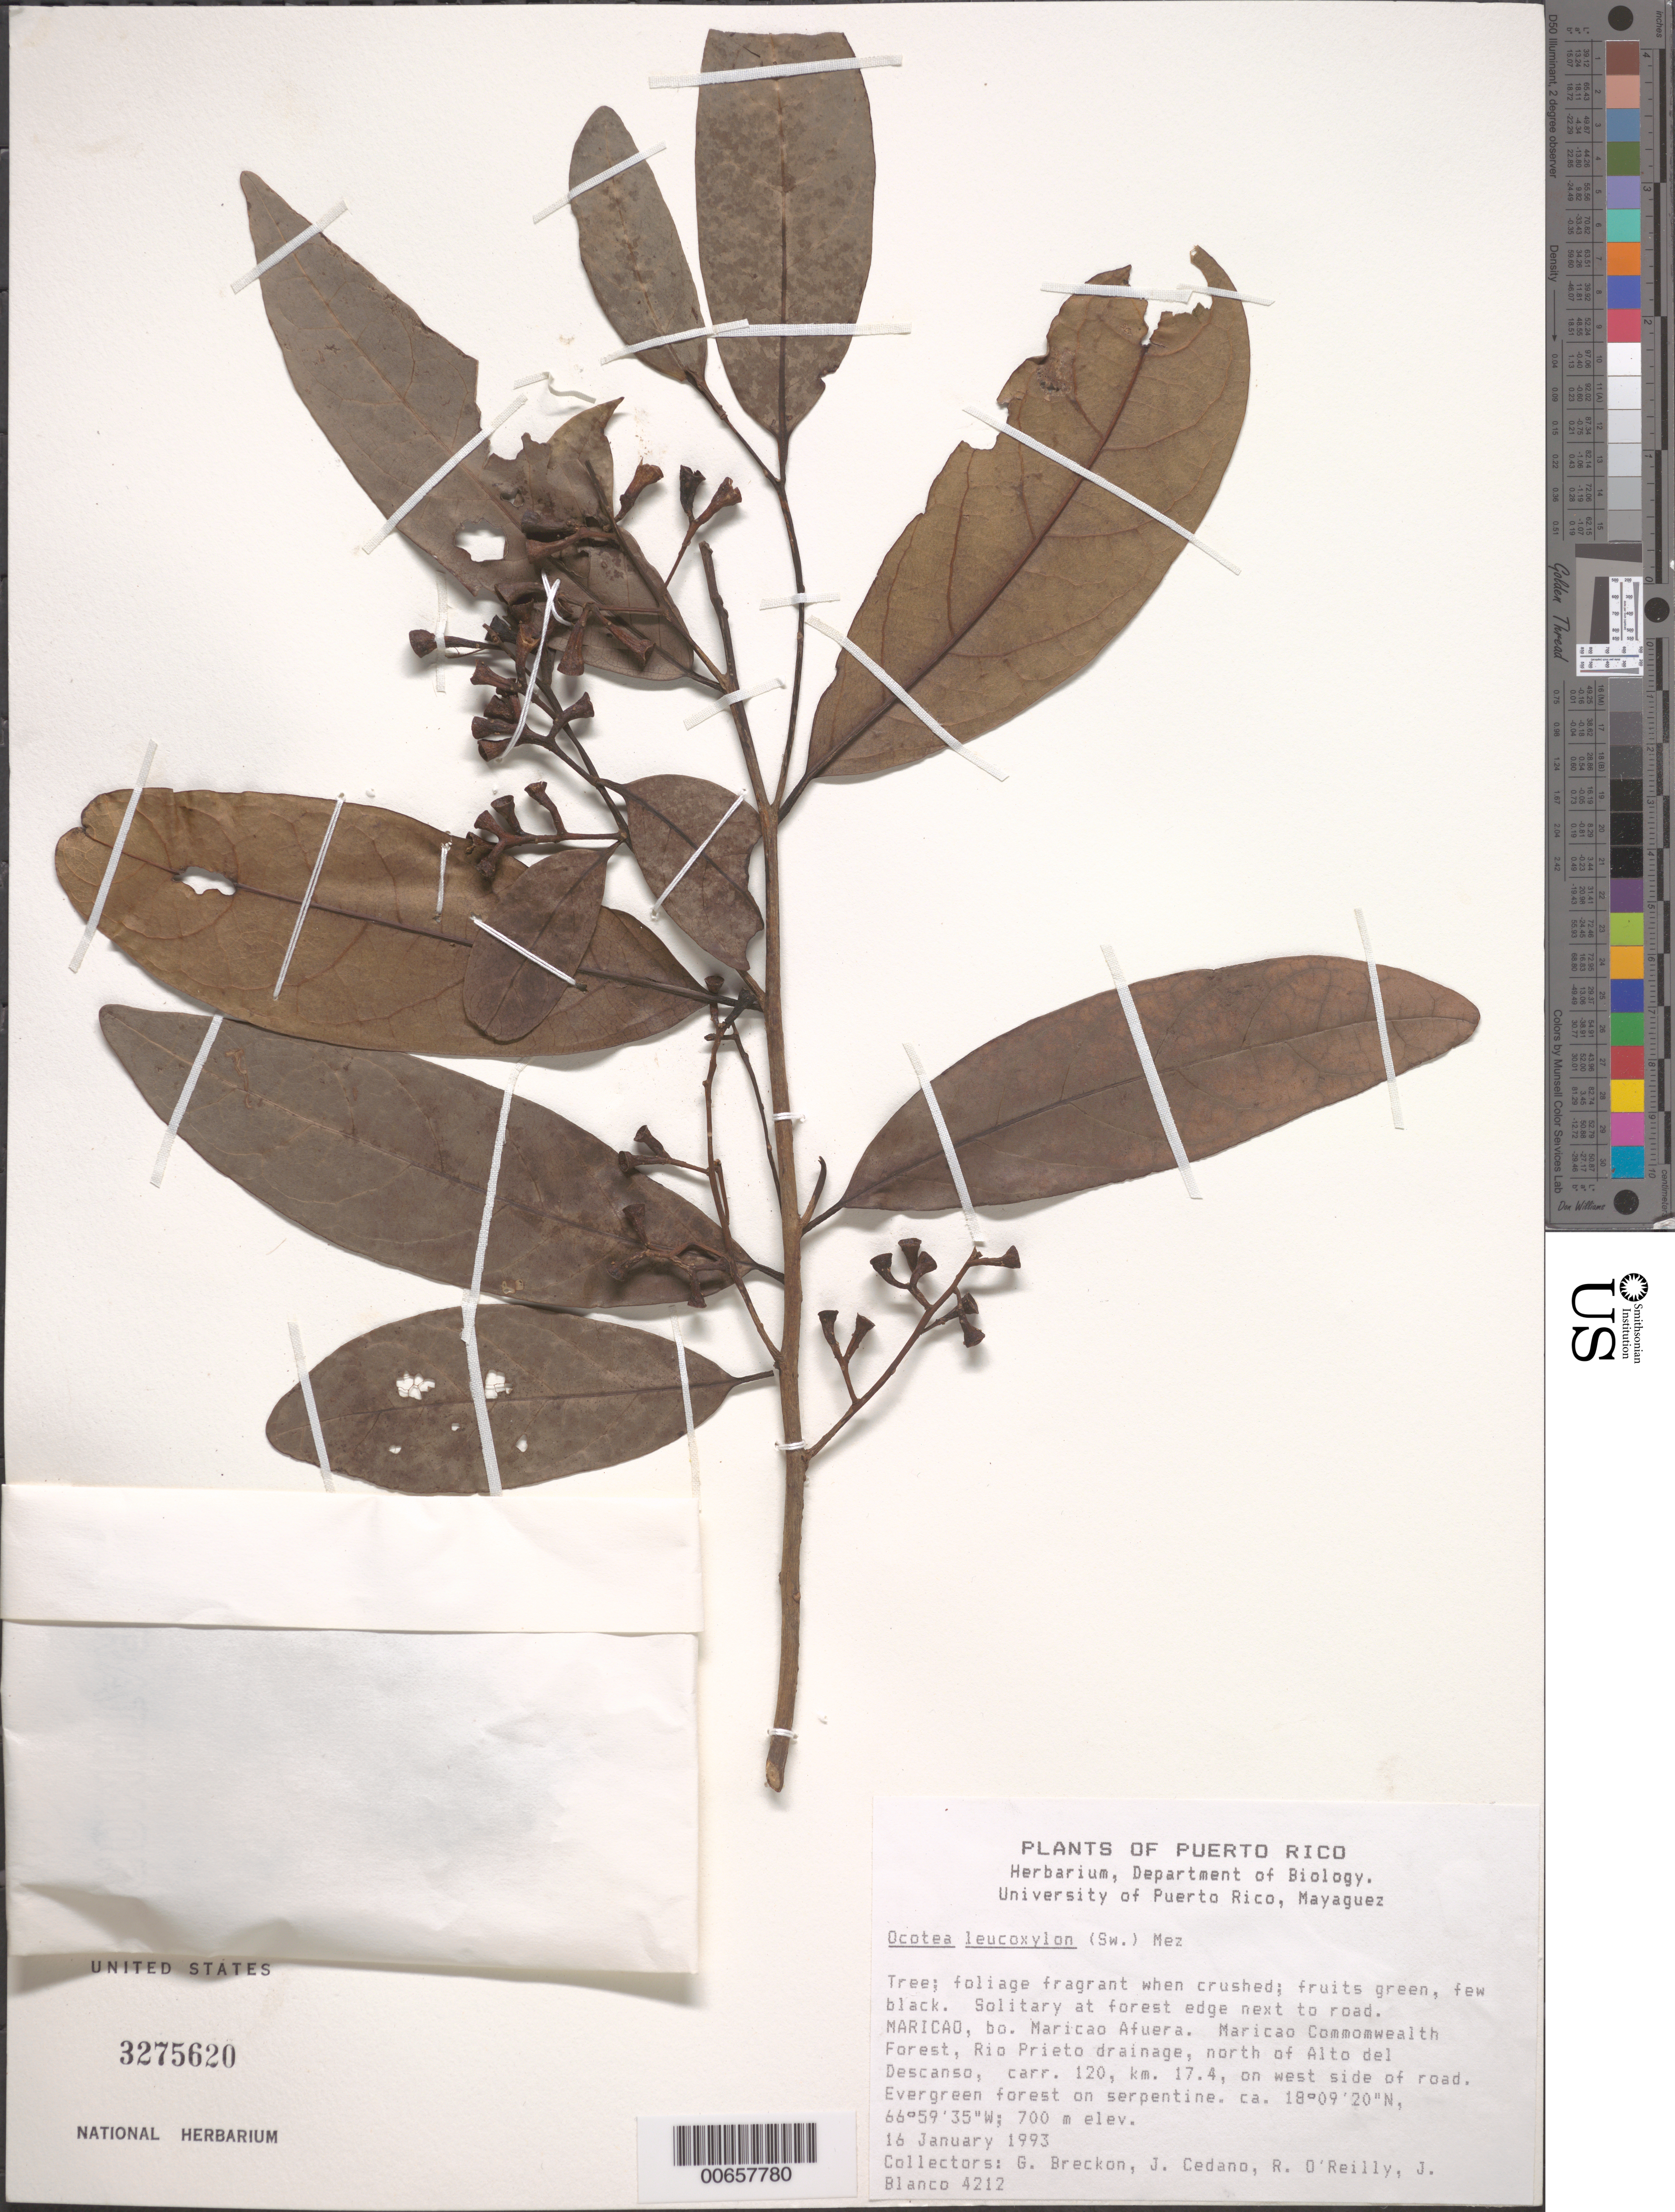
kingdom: Plantae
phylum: Tracheophyta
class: Magnoliopsida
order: Laurales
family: Lauraceae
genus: Ocotea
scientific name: Ocotea leucoxylon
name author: (Sw.) Laness.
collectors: G. J. Breckon, J. A. Cedeño M., R. O'Reilly & J. Blanco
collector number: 4212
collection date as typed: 16 Jan 1993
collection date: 1993-01-16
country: Puerto Rico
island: Greater Antilles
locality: Mayaguez, Maricao, bo. Maricao Afuera; Maricao Commonwealth Forest, Rio Prieto drainage, N of Alto del Descanso, carr. 120, km. 17.4, on W side of road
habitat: Evergreen forest on serpentine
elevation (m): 700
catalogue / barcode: US 3275620